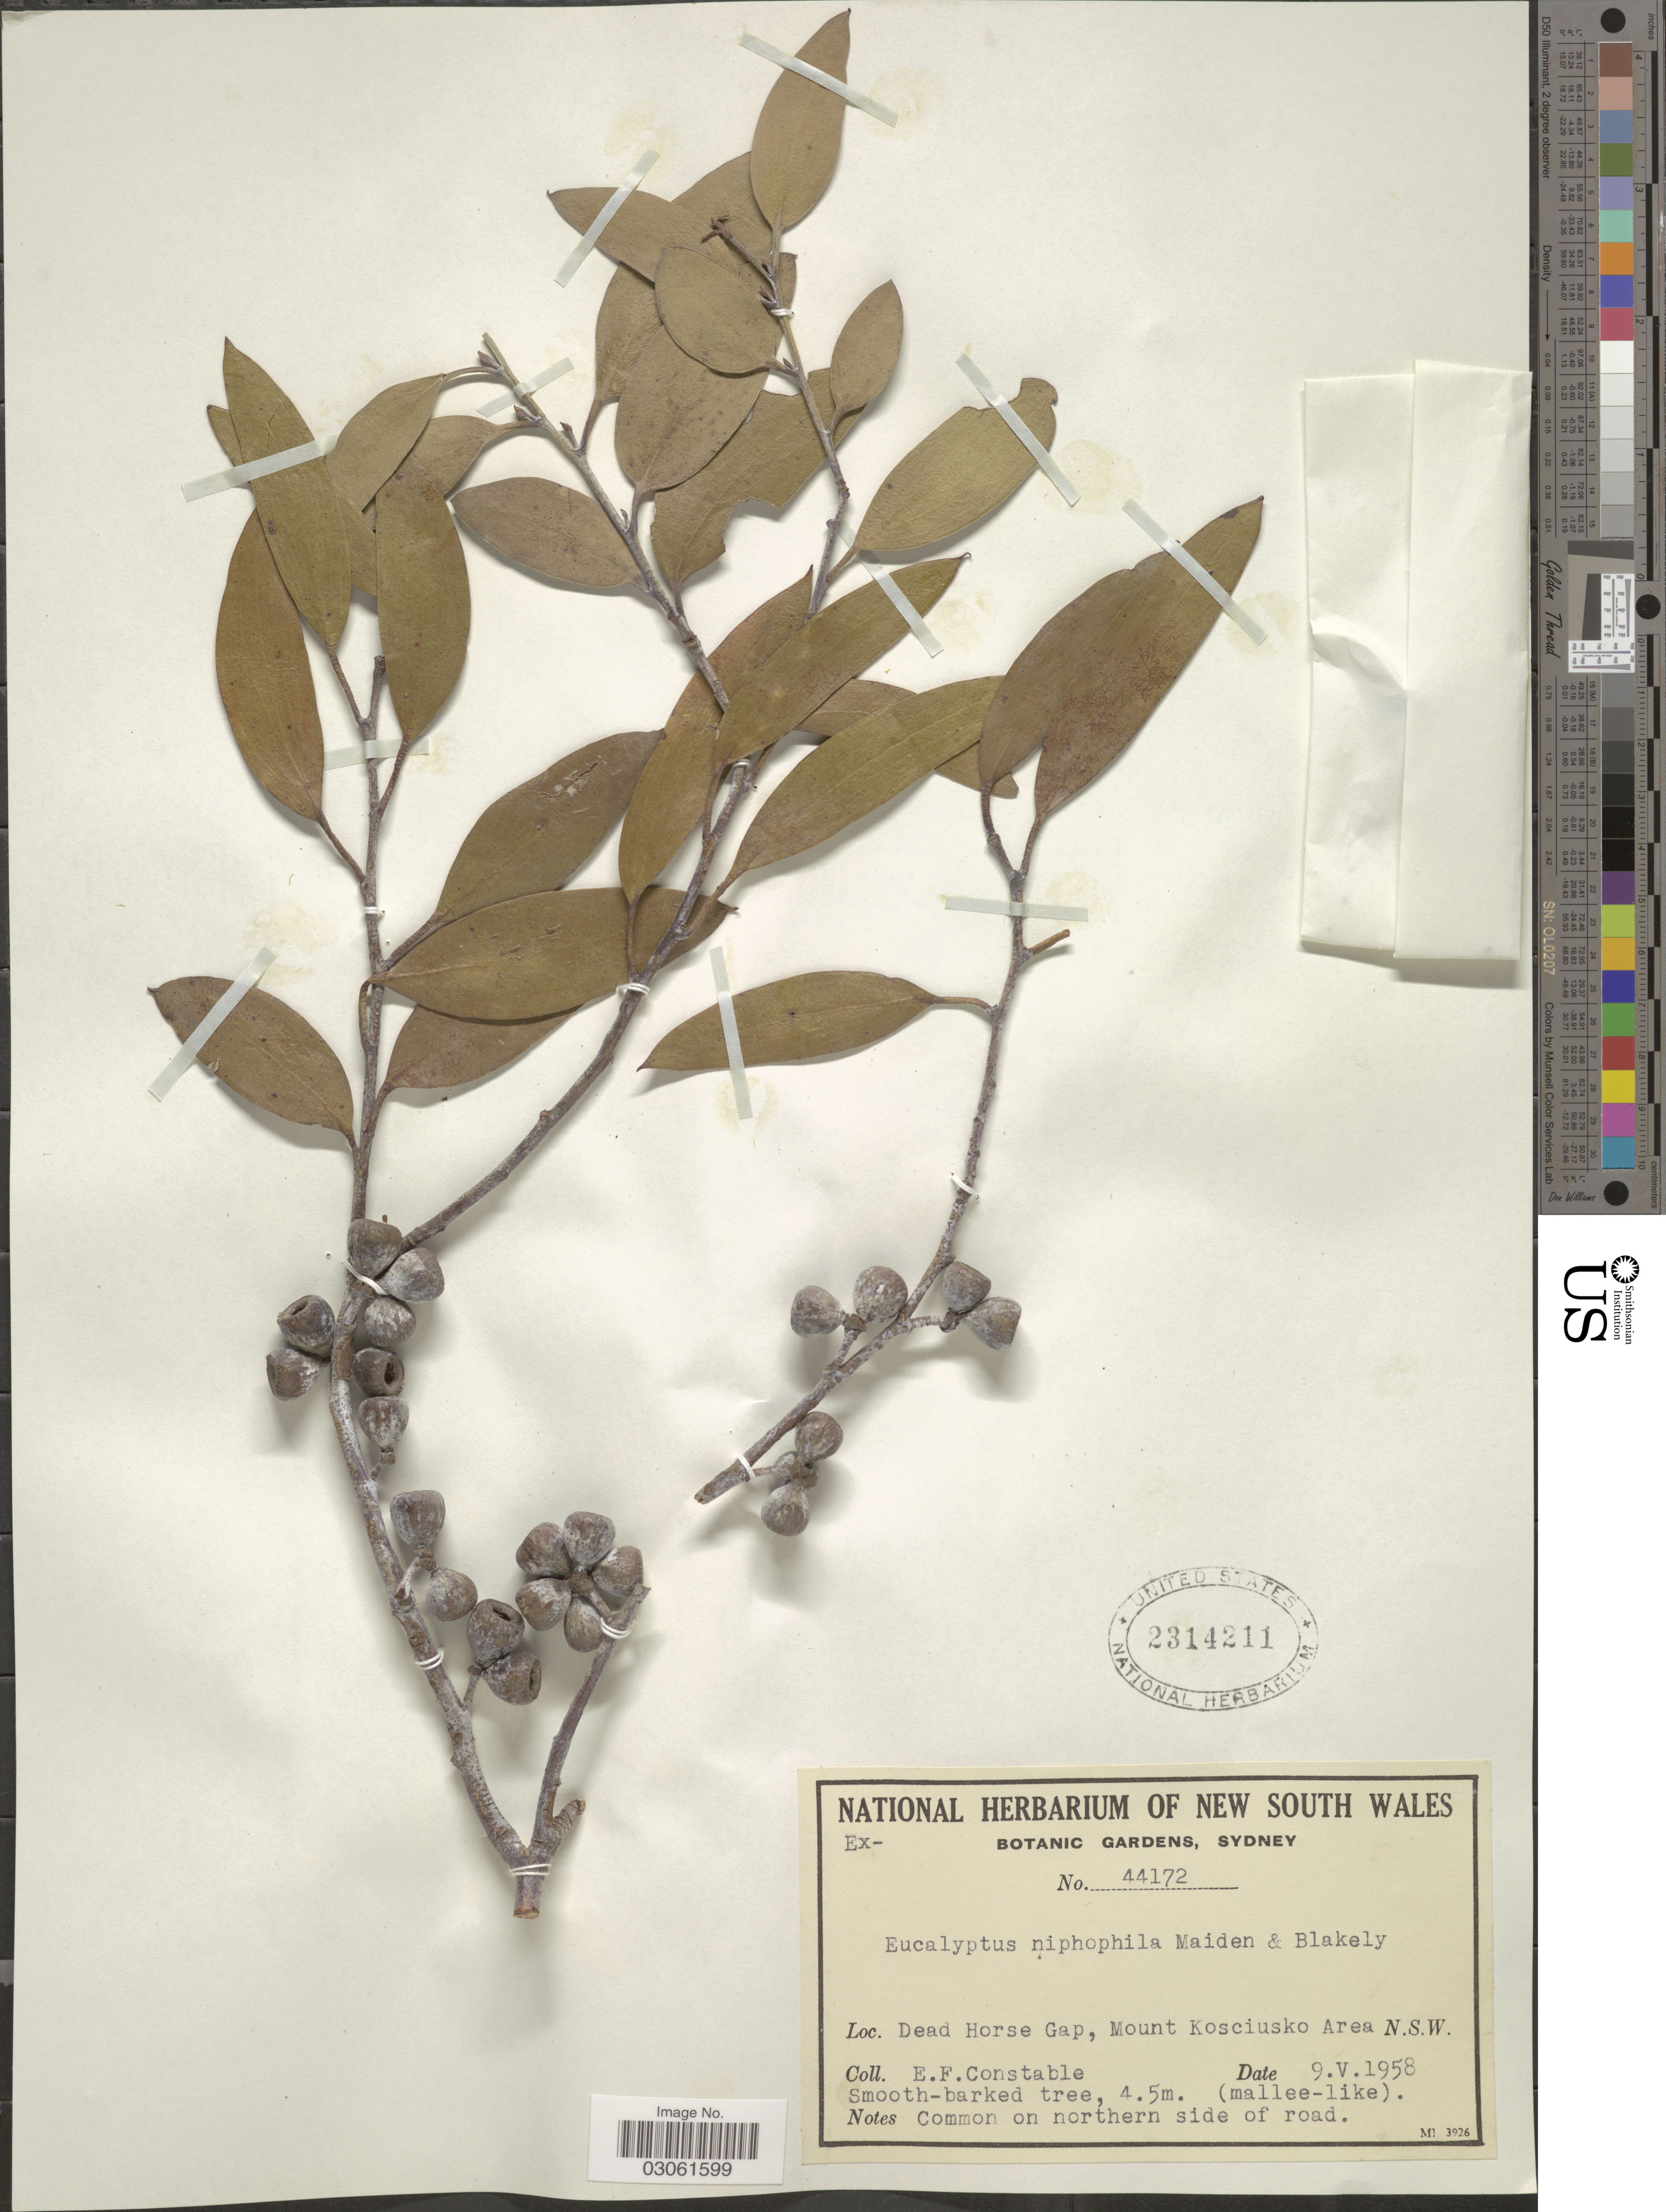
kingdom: Plantae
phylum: Tracheophyta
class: Magnoliopsida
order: Myrtales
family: Myrtaceae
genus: Eucalyptus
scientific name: Eucalyptus niphophila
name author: Maiden & Blakely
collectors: E. F. Constable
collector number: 44172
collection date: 1958-05-09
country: Australia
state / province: New South Wales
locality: Dead Horse Gap, Mount Kosciusko Area.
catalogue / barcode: US 2314211